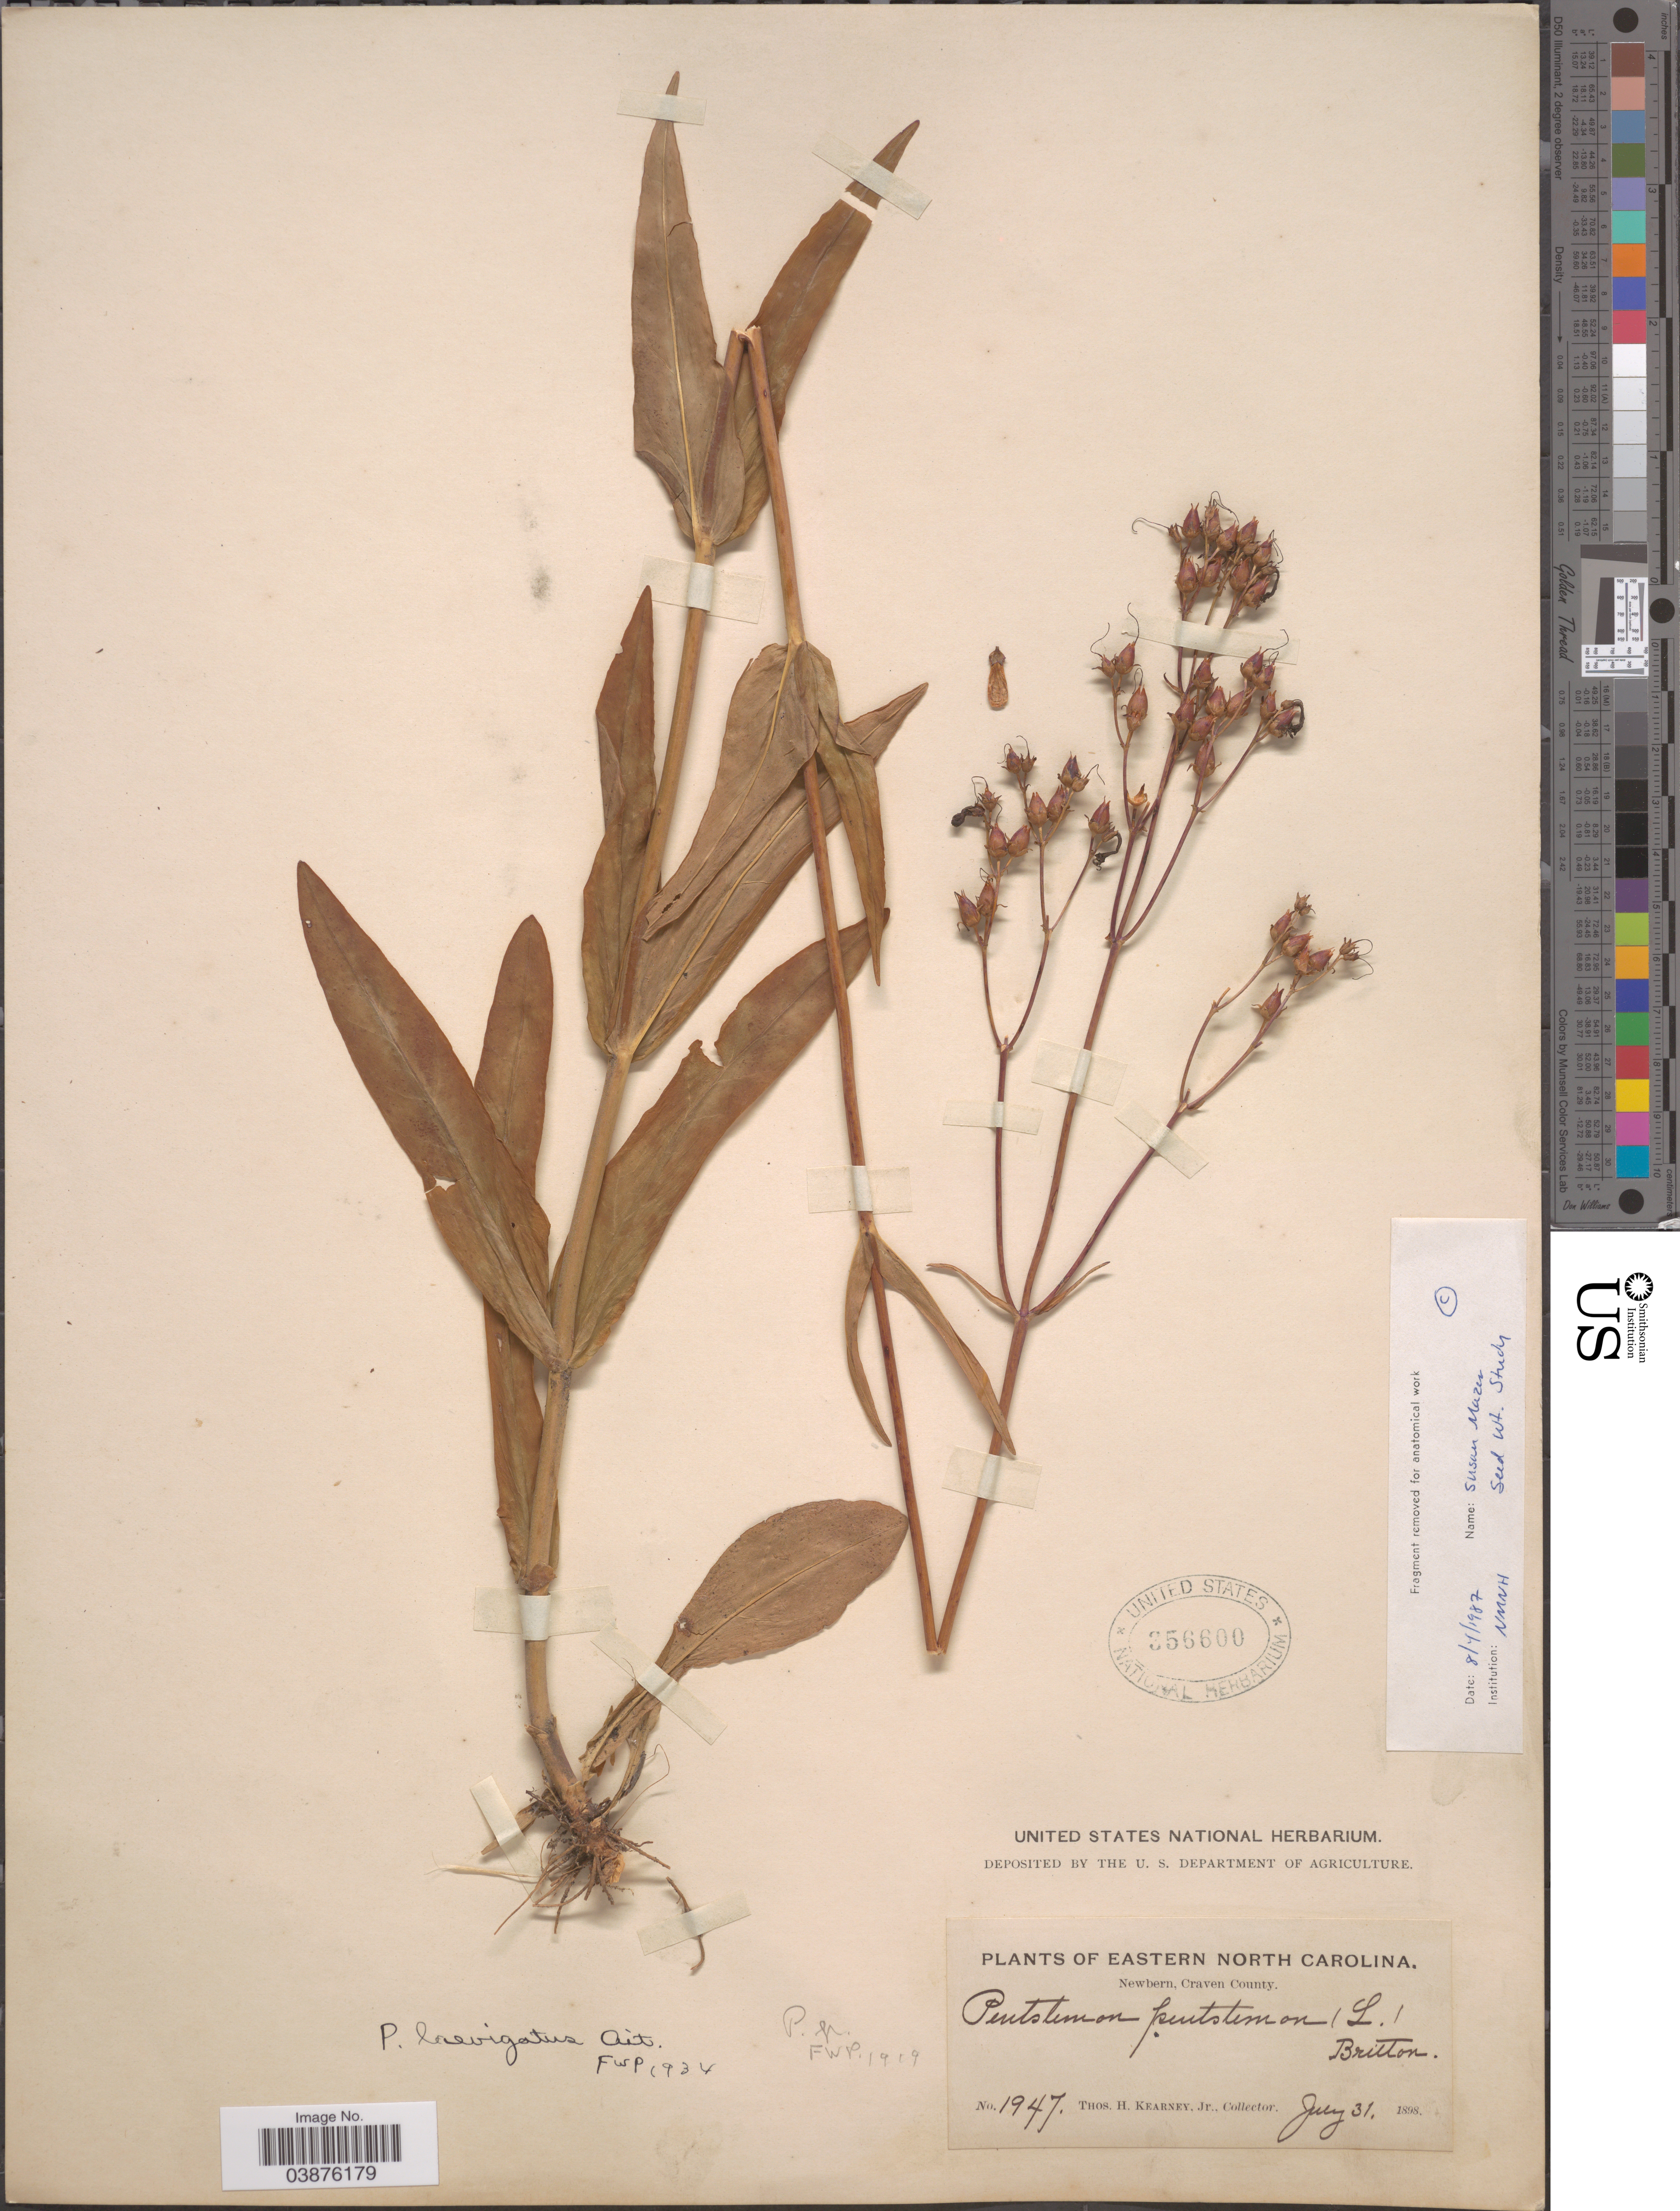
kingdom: Plantae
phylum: Tracheophyta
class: Magnoliopsida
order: Lamiales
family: Plantaginaceae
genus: Penstemon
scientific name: Penstemon laevigatus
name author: Aiton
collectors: T. H. Kearney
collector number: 1947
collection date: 1898-07-31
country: United States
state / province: North Carolina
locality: Newbern, Craven County.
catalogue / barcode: US 356600